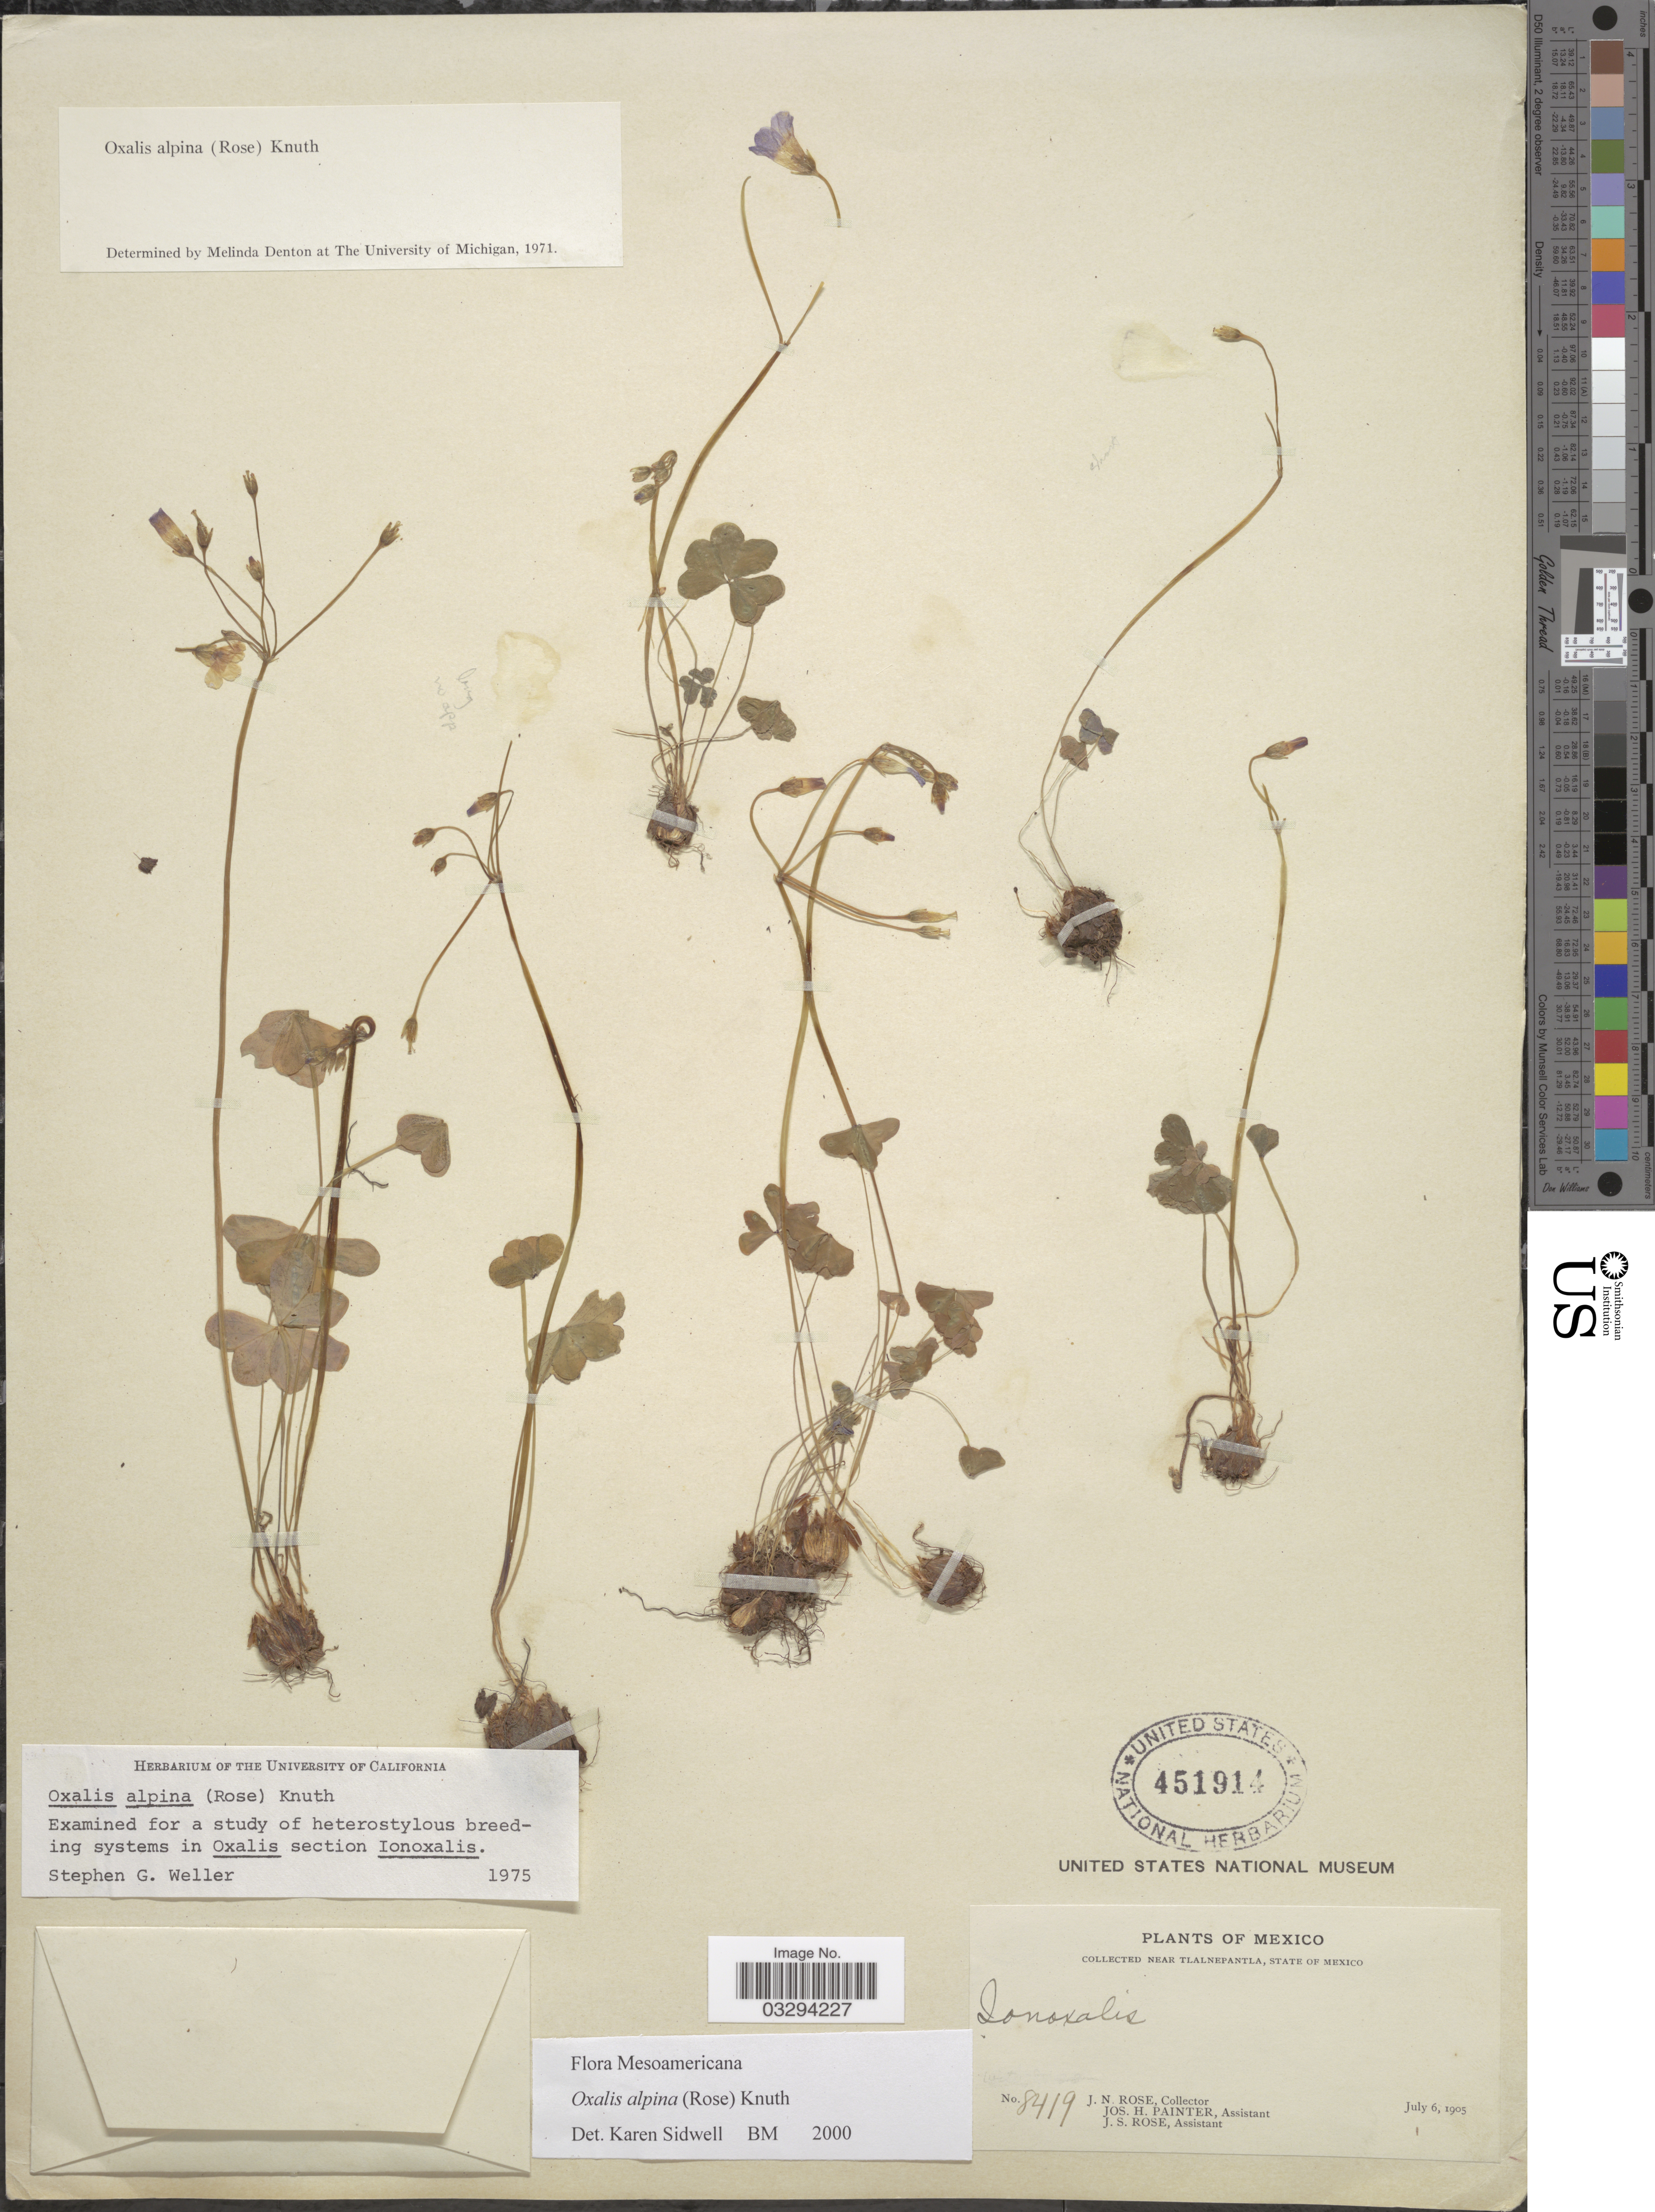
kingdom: Plantae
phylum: Tracheophyta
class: Magnoliopsida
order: Oxalidales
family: Oxalidaceae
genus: Oxalis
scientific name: Oxalis alpina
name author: (Rose) R. Knuth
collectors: J. N. Rose, J. H. Painter & J. S. Rose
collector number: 8419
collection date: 1905-07-06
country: Mexico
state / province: México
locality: Near Tlalnepantla.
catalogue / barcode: US 451914